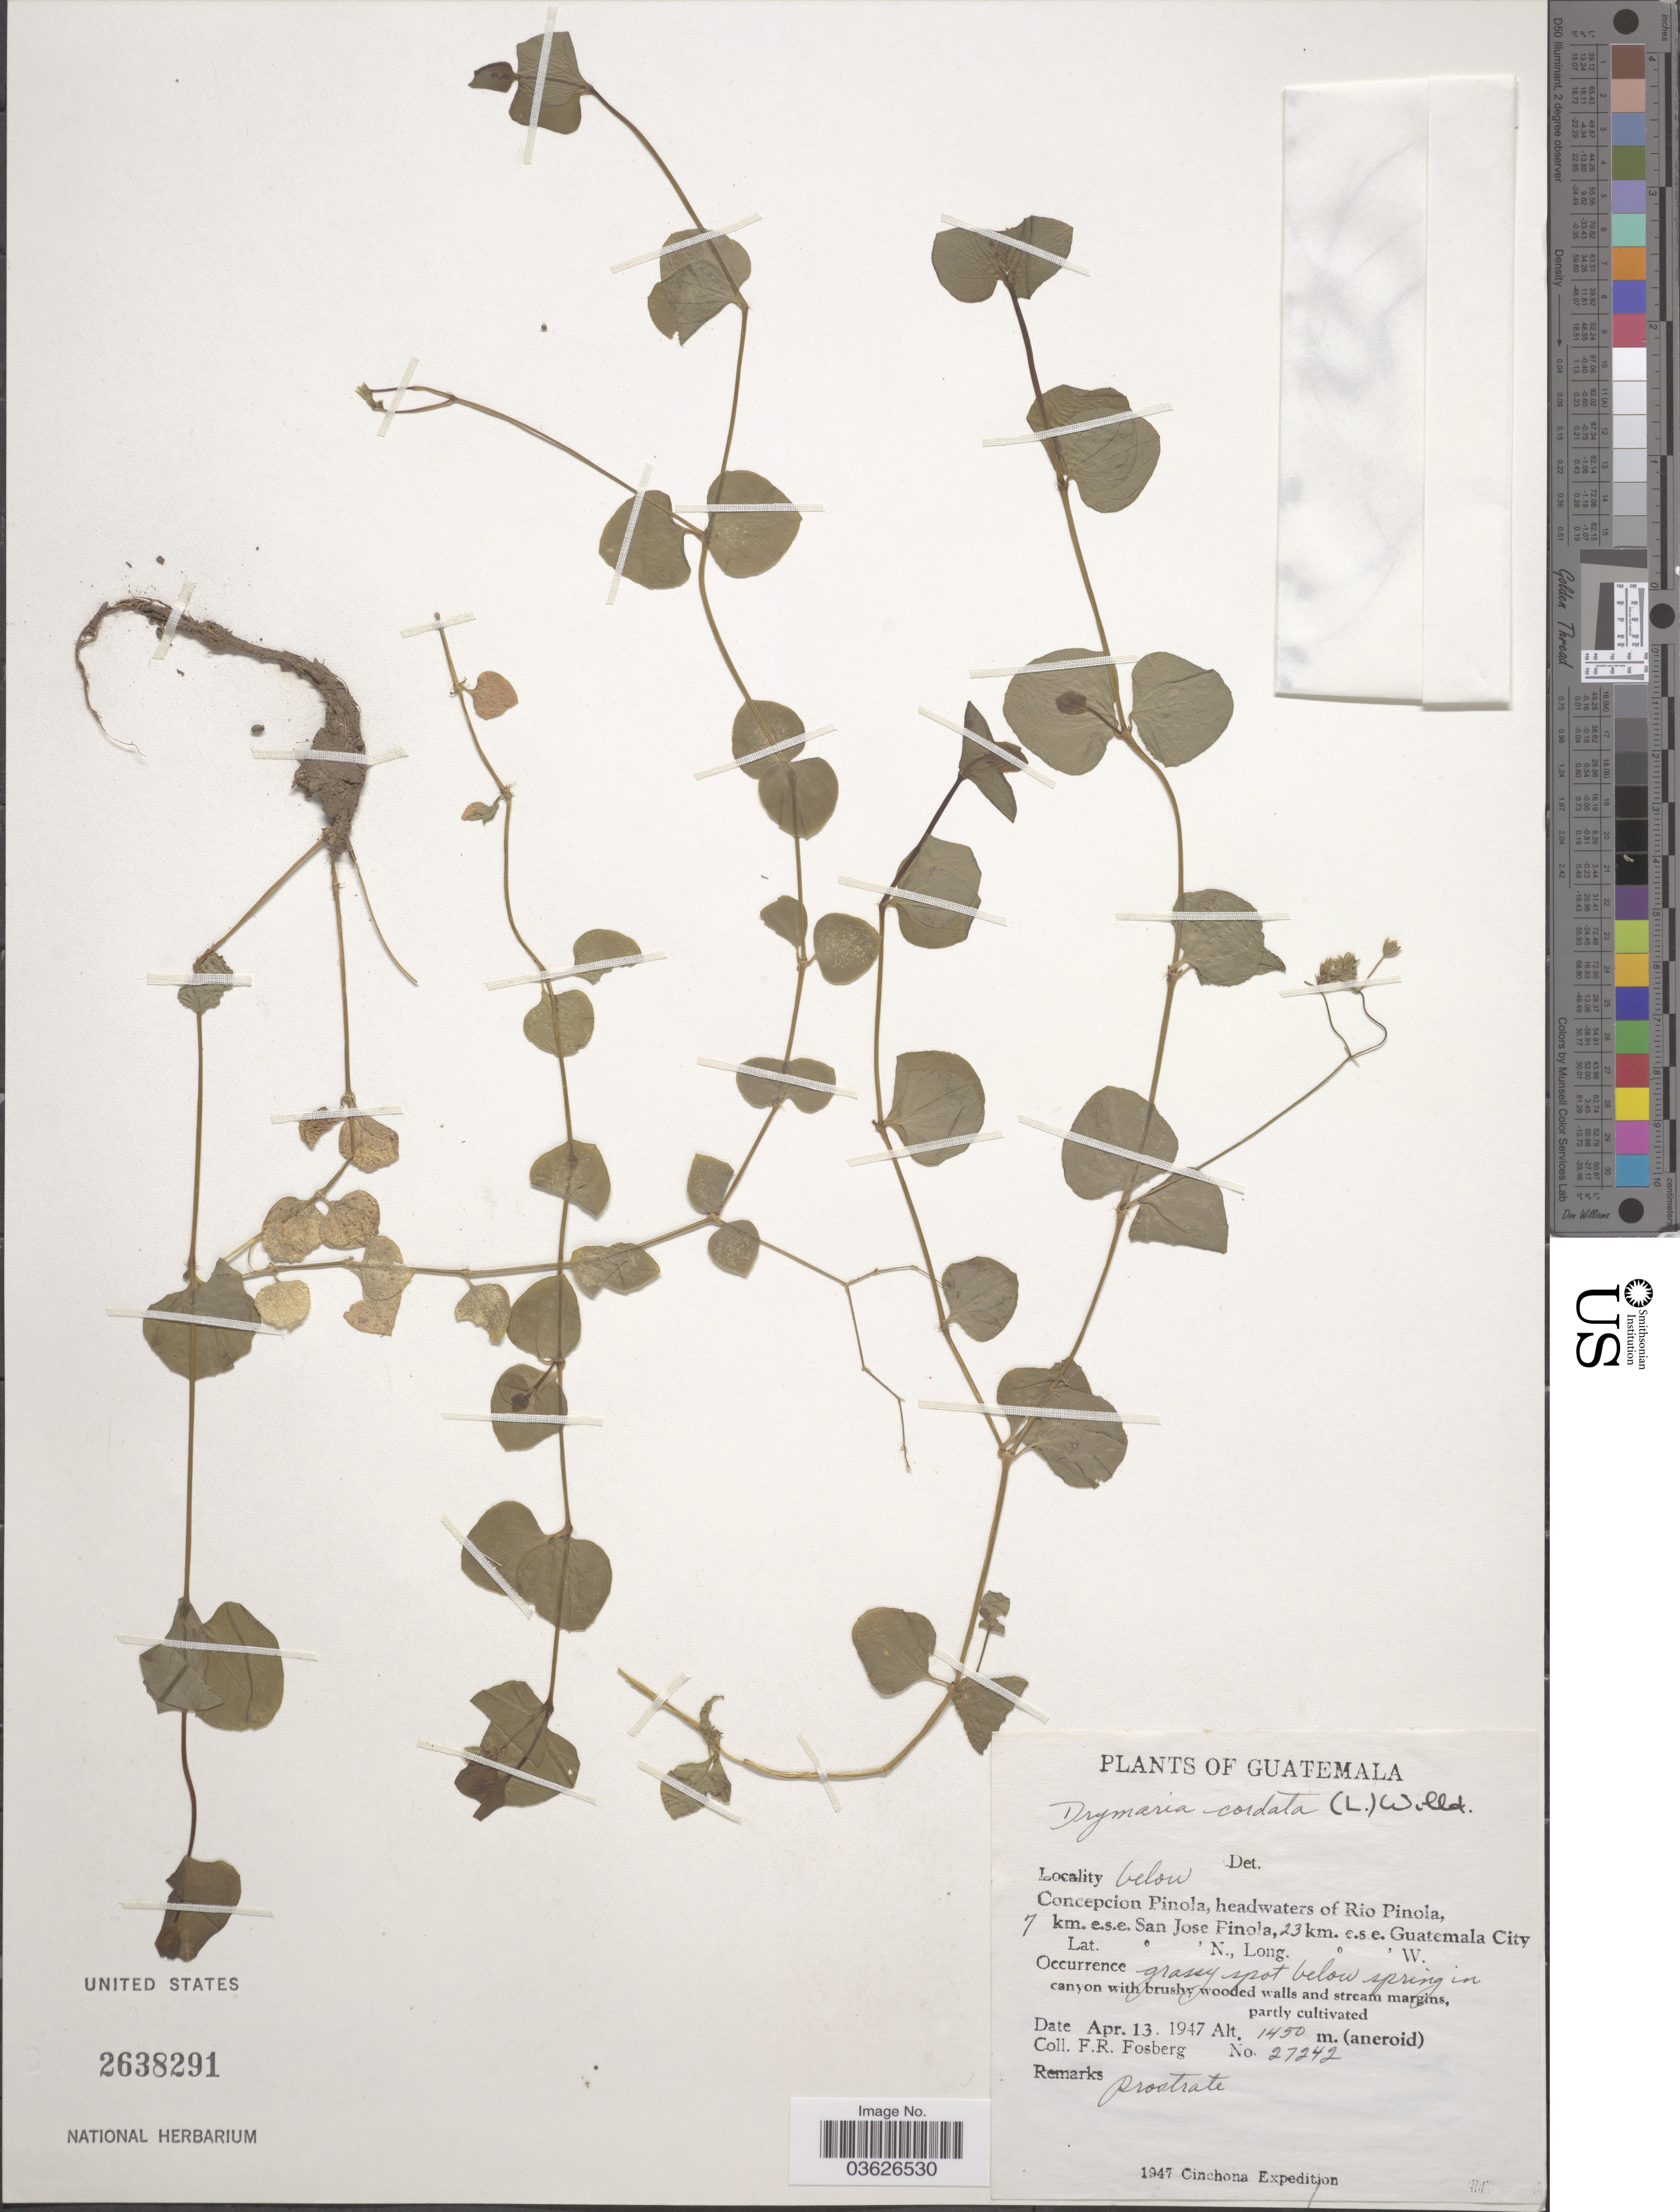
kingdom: Plantae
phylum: Tracheophyta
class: Magnoliopsida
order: Caryophyllales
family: Caryophyllaceae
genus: Drymaria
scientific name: Drymaria cordata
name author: (L.) Willd. ex Schult.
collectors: F. R. Fosberg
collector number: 27242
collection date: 1947-04-13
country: Guatemala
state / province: Guatemala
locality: Concepcion Pinola, headwaters of Rio Pinoia, 7 km. e.s.e. San Jose Finola, 23 km. e.s.e. Guatemala City.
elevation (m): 1450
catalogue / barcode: US 2638291